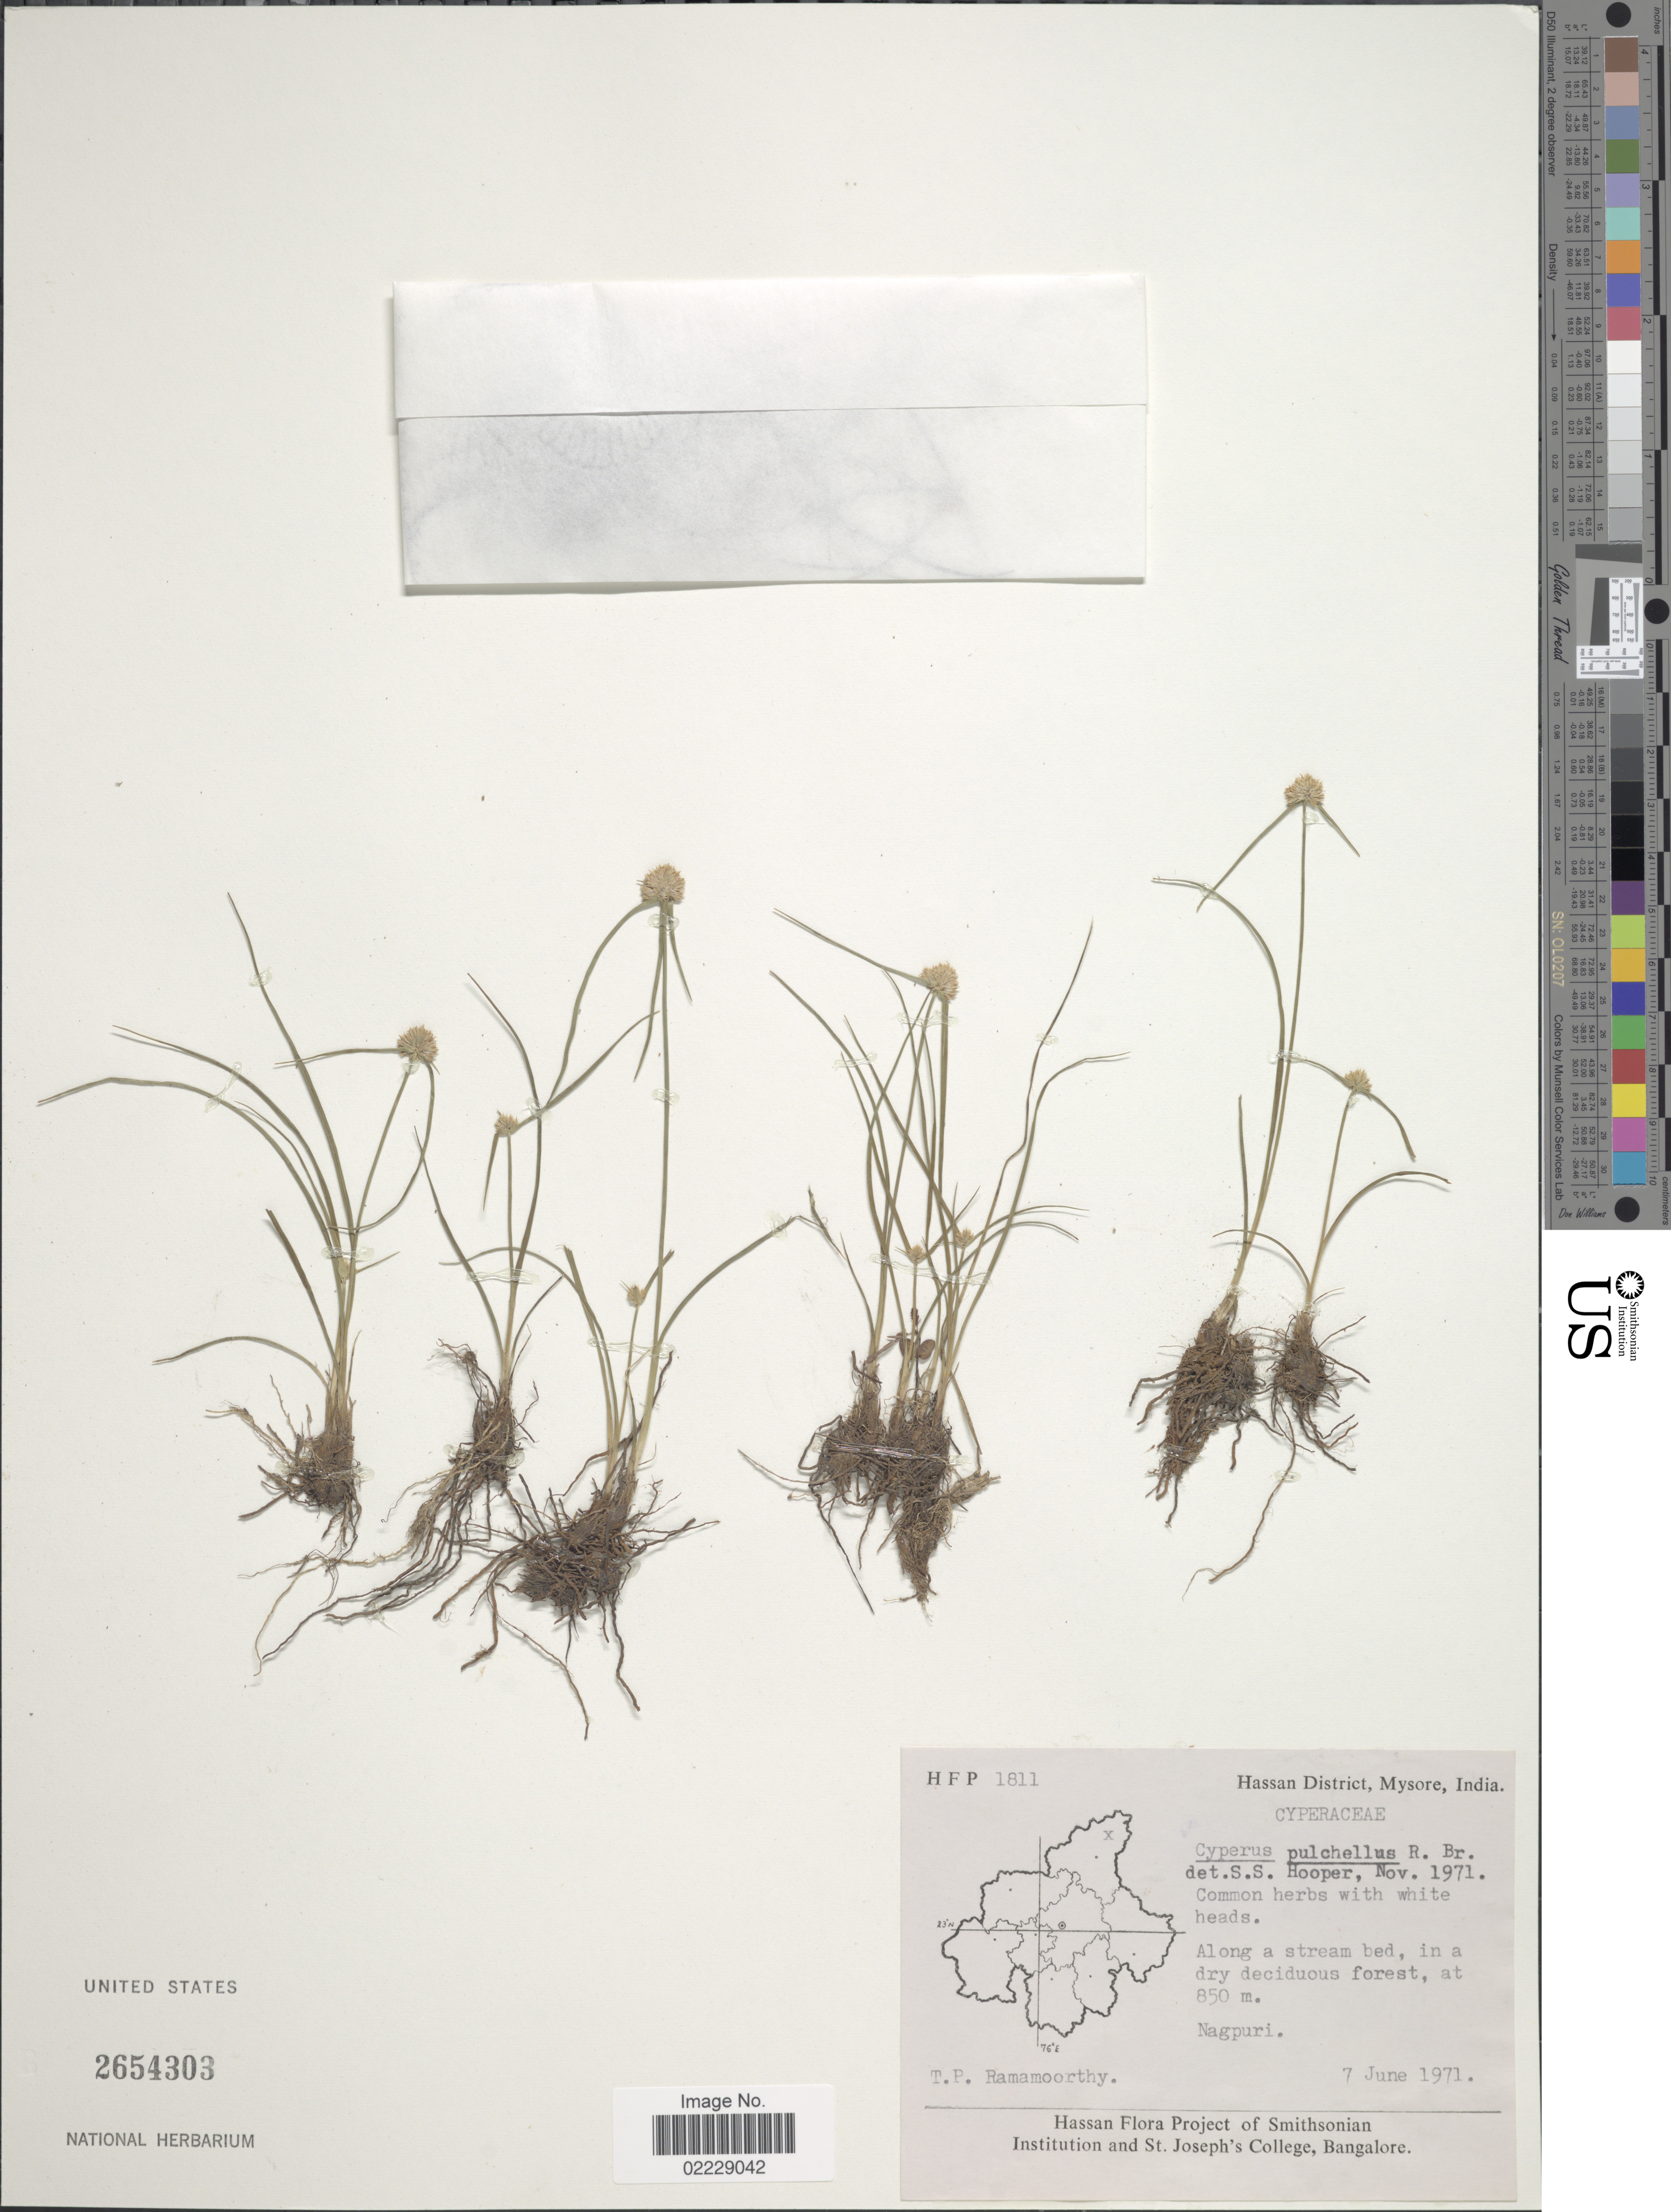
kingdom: Plantae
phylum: Tracheophyta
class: Liliopsida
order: Poales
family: Cyperaceae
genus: Cyperus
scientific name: Cyperus pulchellus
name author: R. Br.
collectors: T. P. Ramamoorthy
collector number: HFP1811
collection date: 1971-06-07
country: India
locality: Hassan District, Mysore. Nagpuri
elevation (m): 850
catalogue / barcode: US 2654303